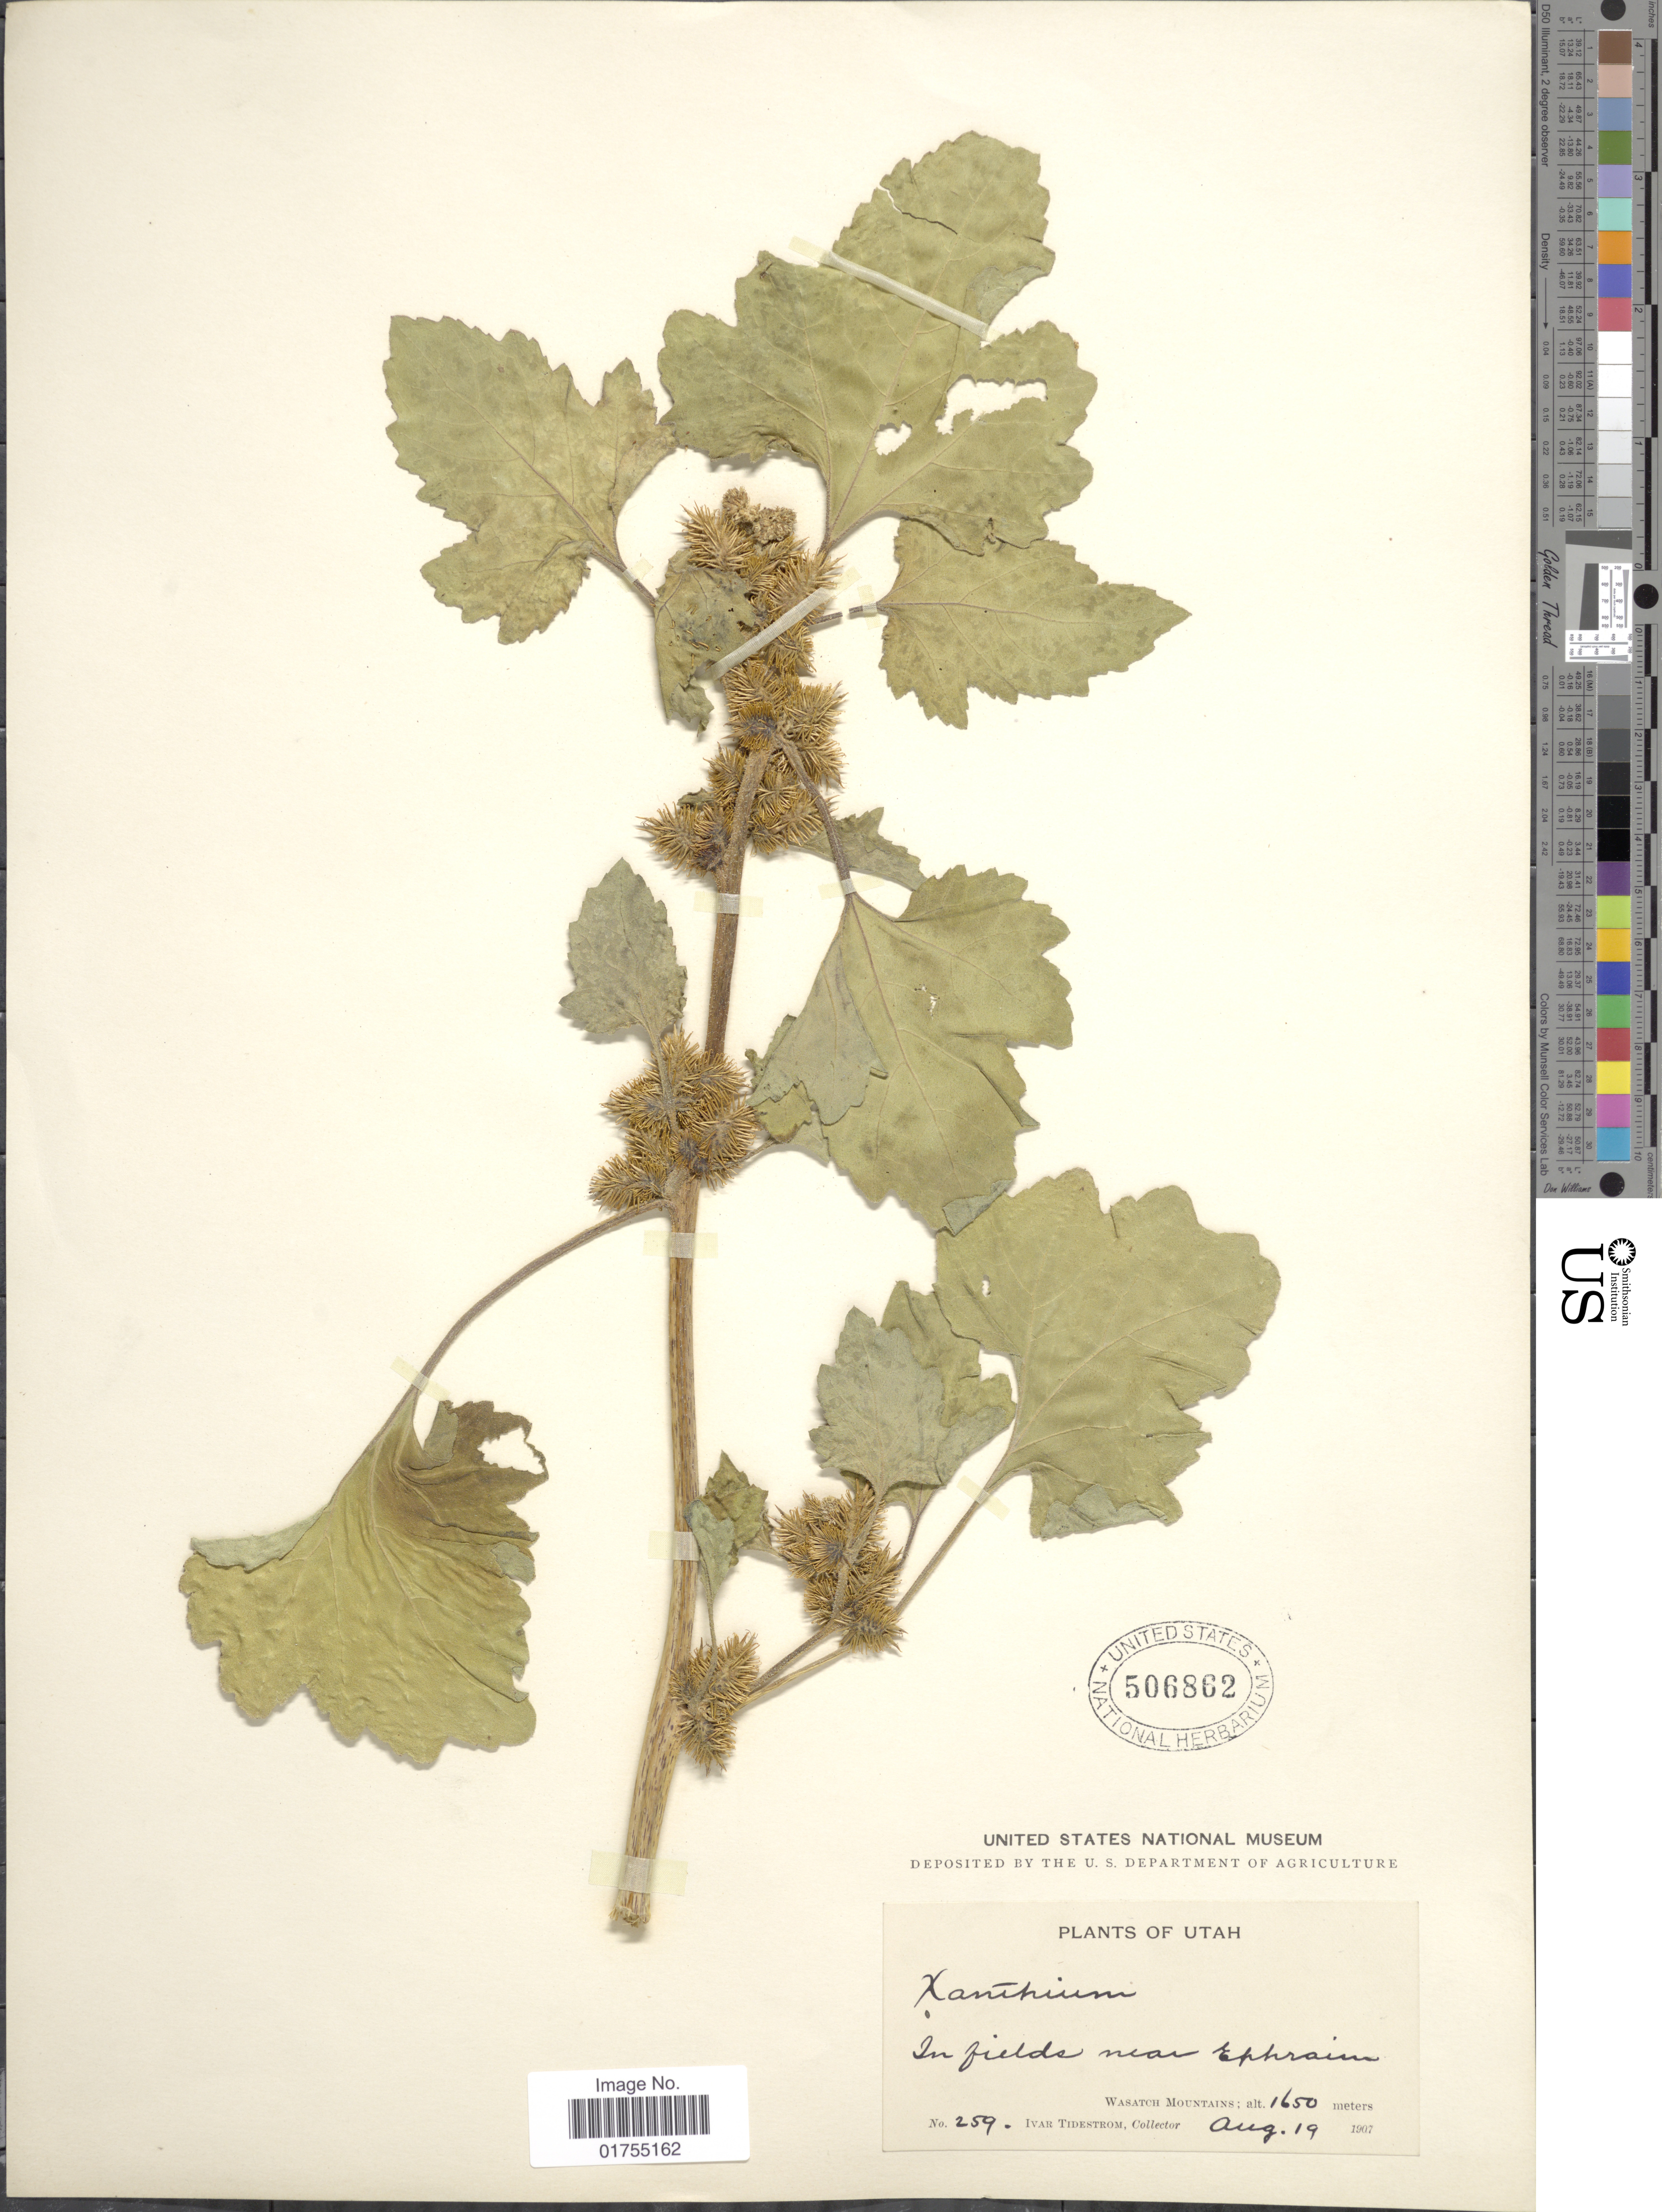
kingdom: Plantae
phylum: Tracheophyta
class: Magnoliopsida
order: Asterales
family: Asteraceae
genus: Xanthium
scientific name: Xanthium strumarium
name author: L.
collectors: I. F. Tidestrom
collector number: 259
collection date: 1907-08-19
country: United States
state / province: Utah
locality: Near Ephraim, Wasatch Mountains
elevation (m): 1650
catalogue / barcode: US 506862